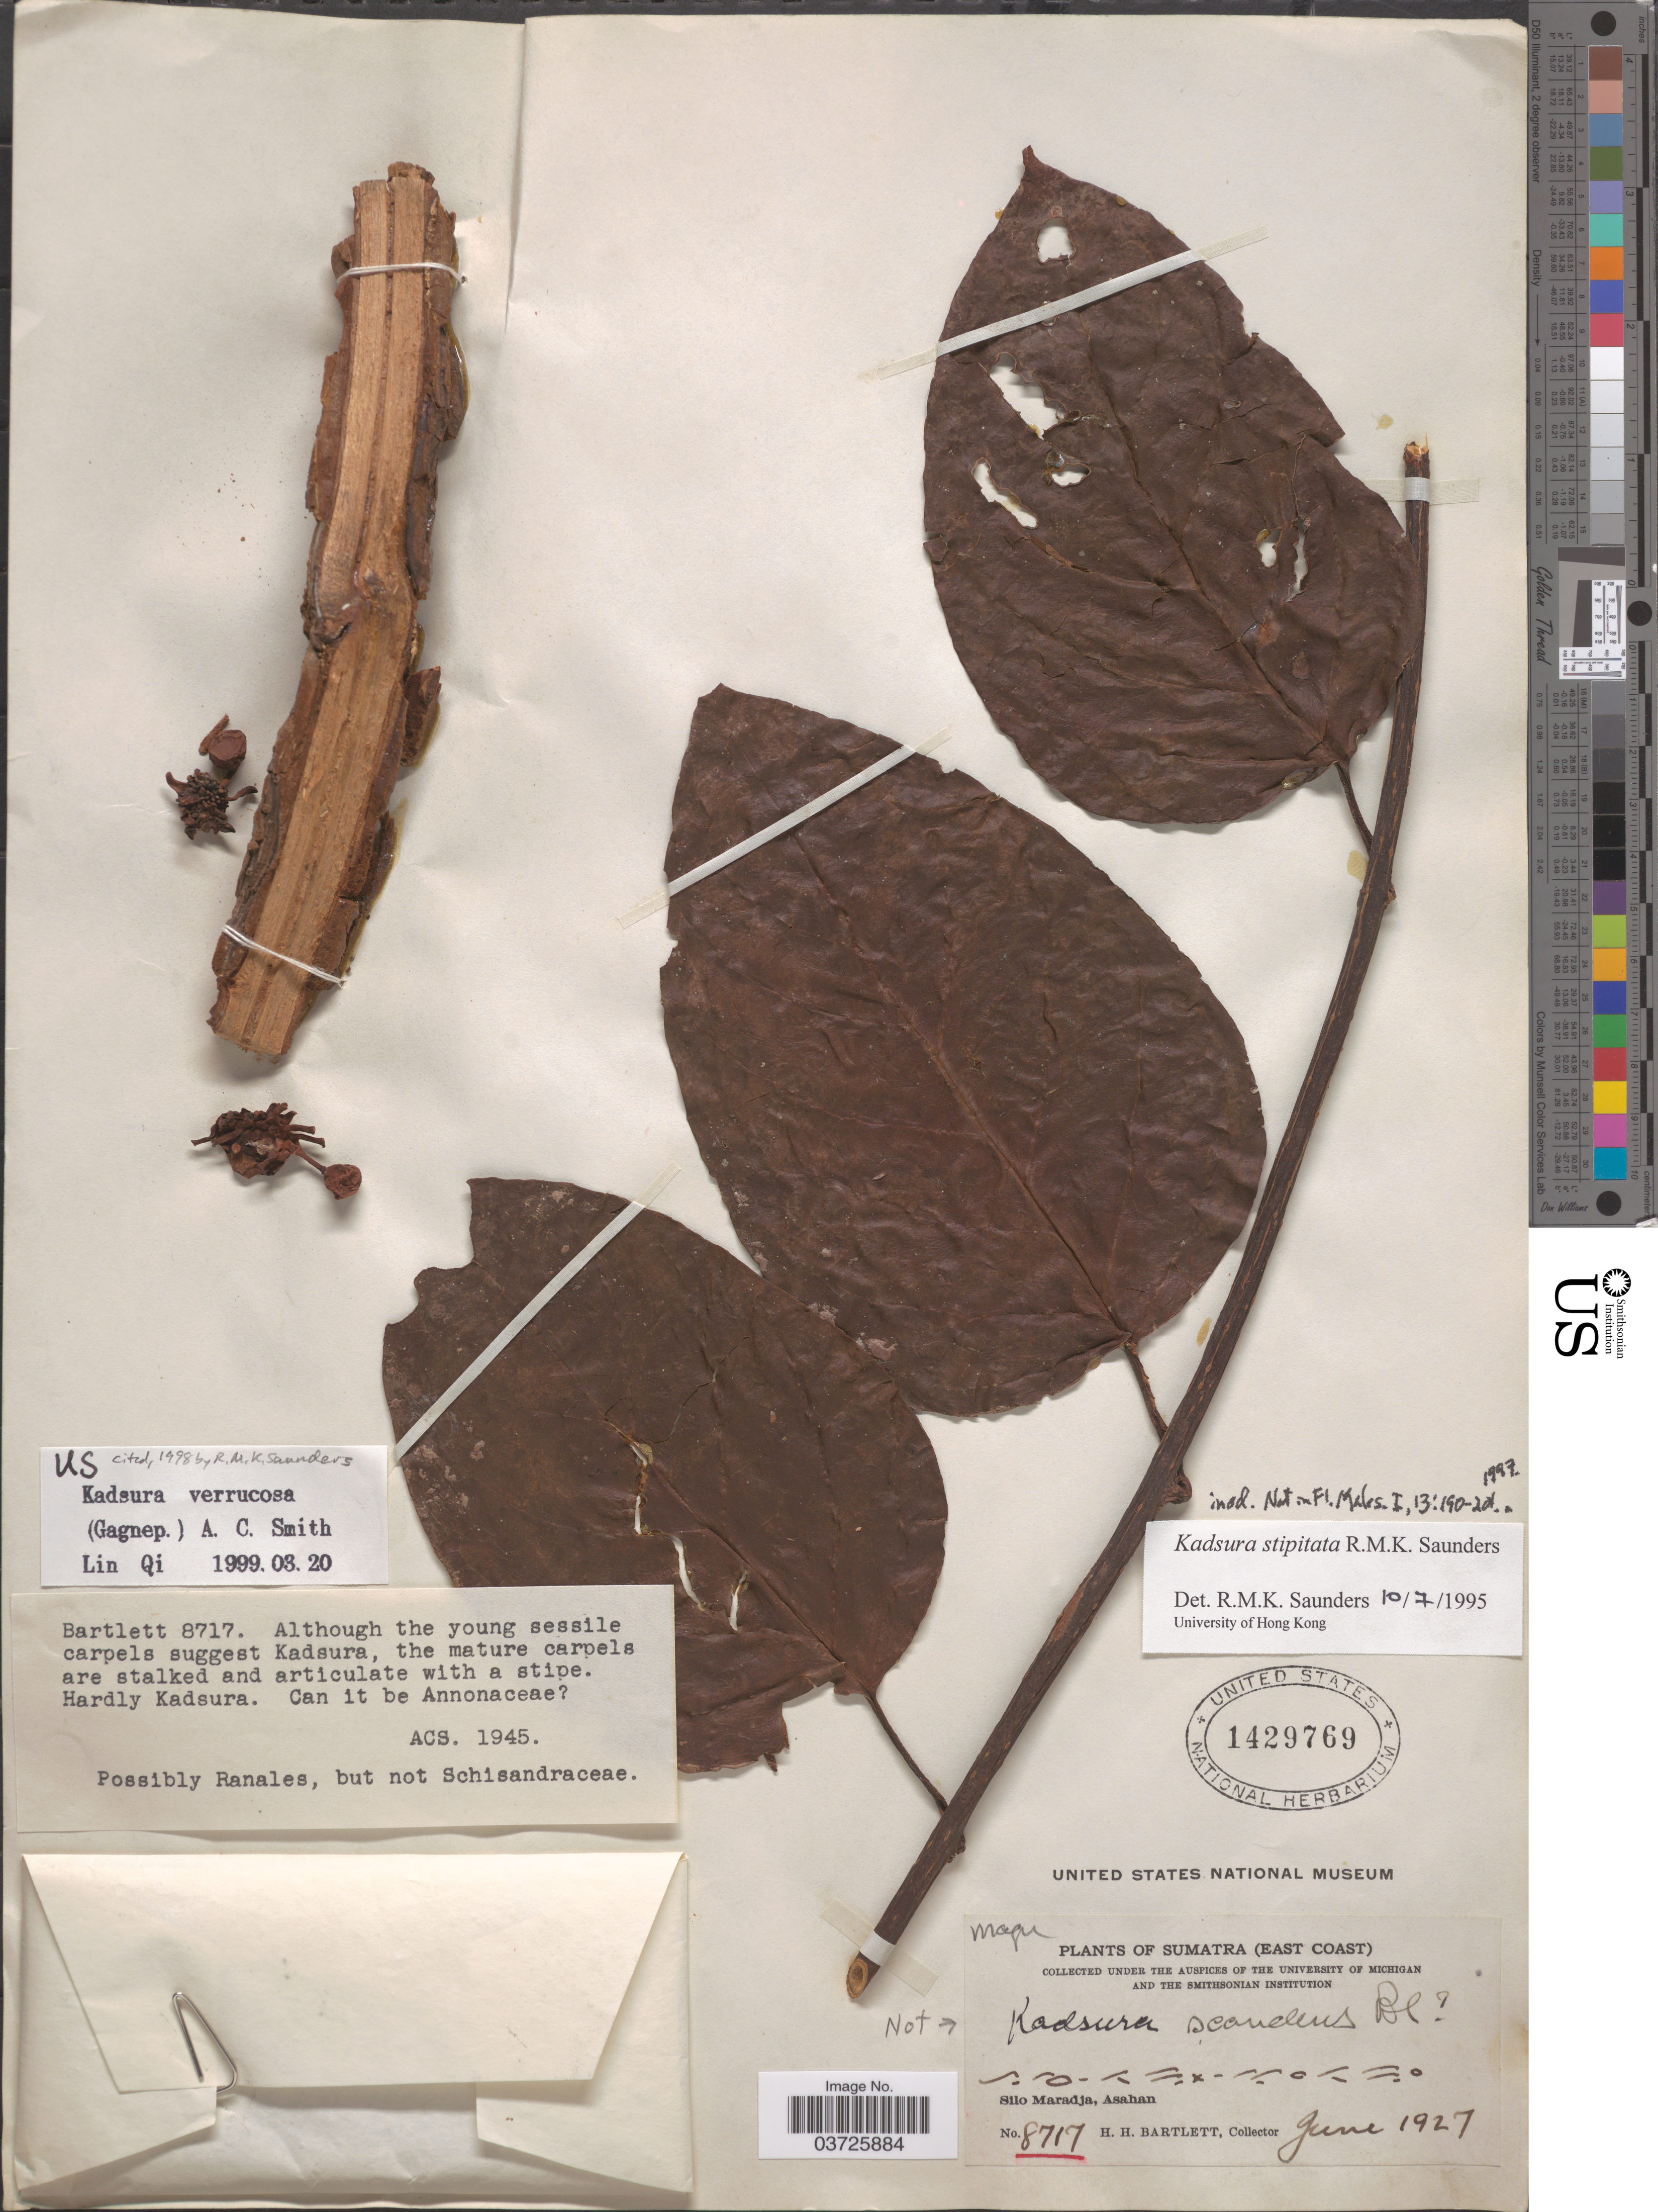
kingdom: Plantae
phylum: Tracheophyta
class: Magnoliopsida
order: Austrobaileyales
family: Schisandraceae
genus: Kadsura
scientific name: Kadsura verrucosa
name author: (Gagnep.) A.C. Sm.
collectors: H. H. Bartlett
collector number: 8717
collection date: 1927-06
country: Indonesia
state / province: Sumatra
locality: East Coast. Silo Maradja, Asahan.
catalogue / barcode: US 1429769